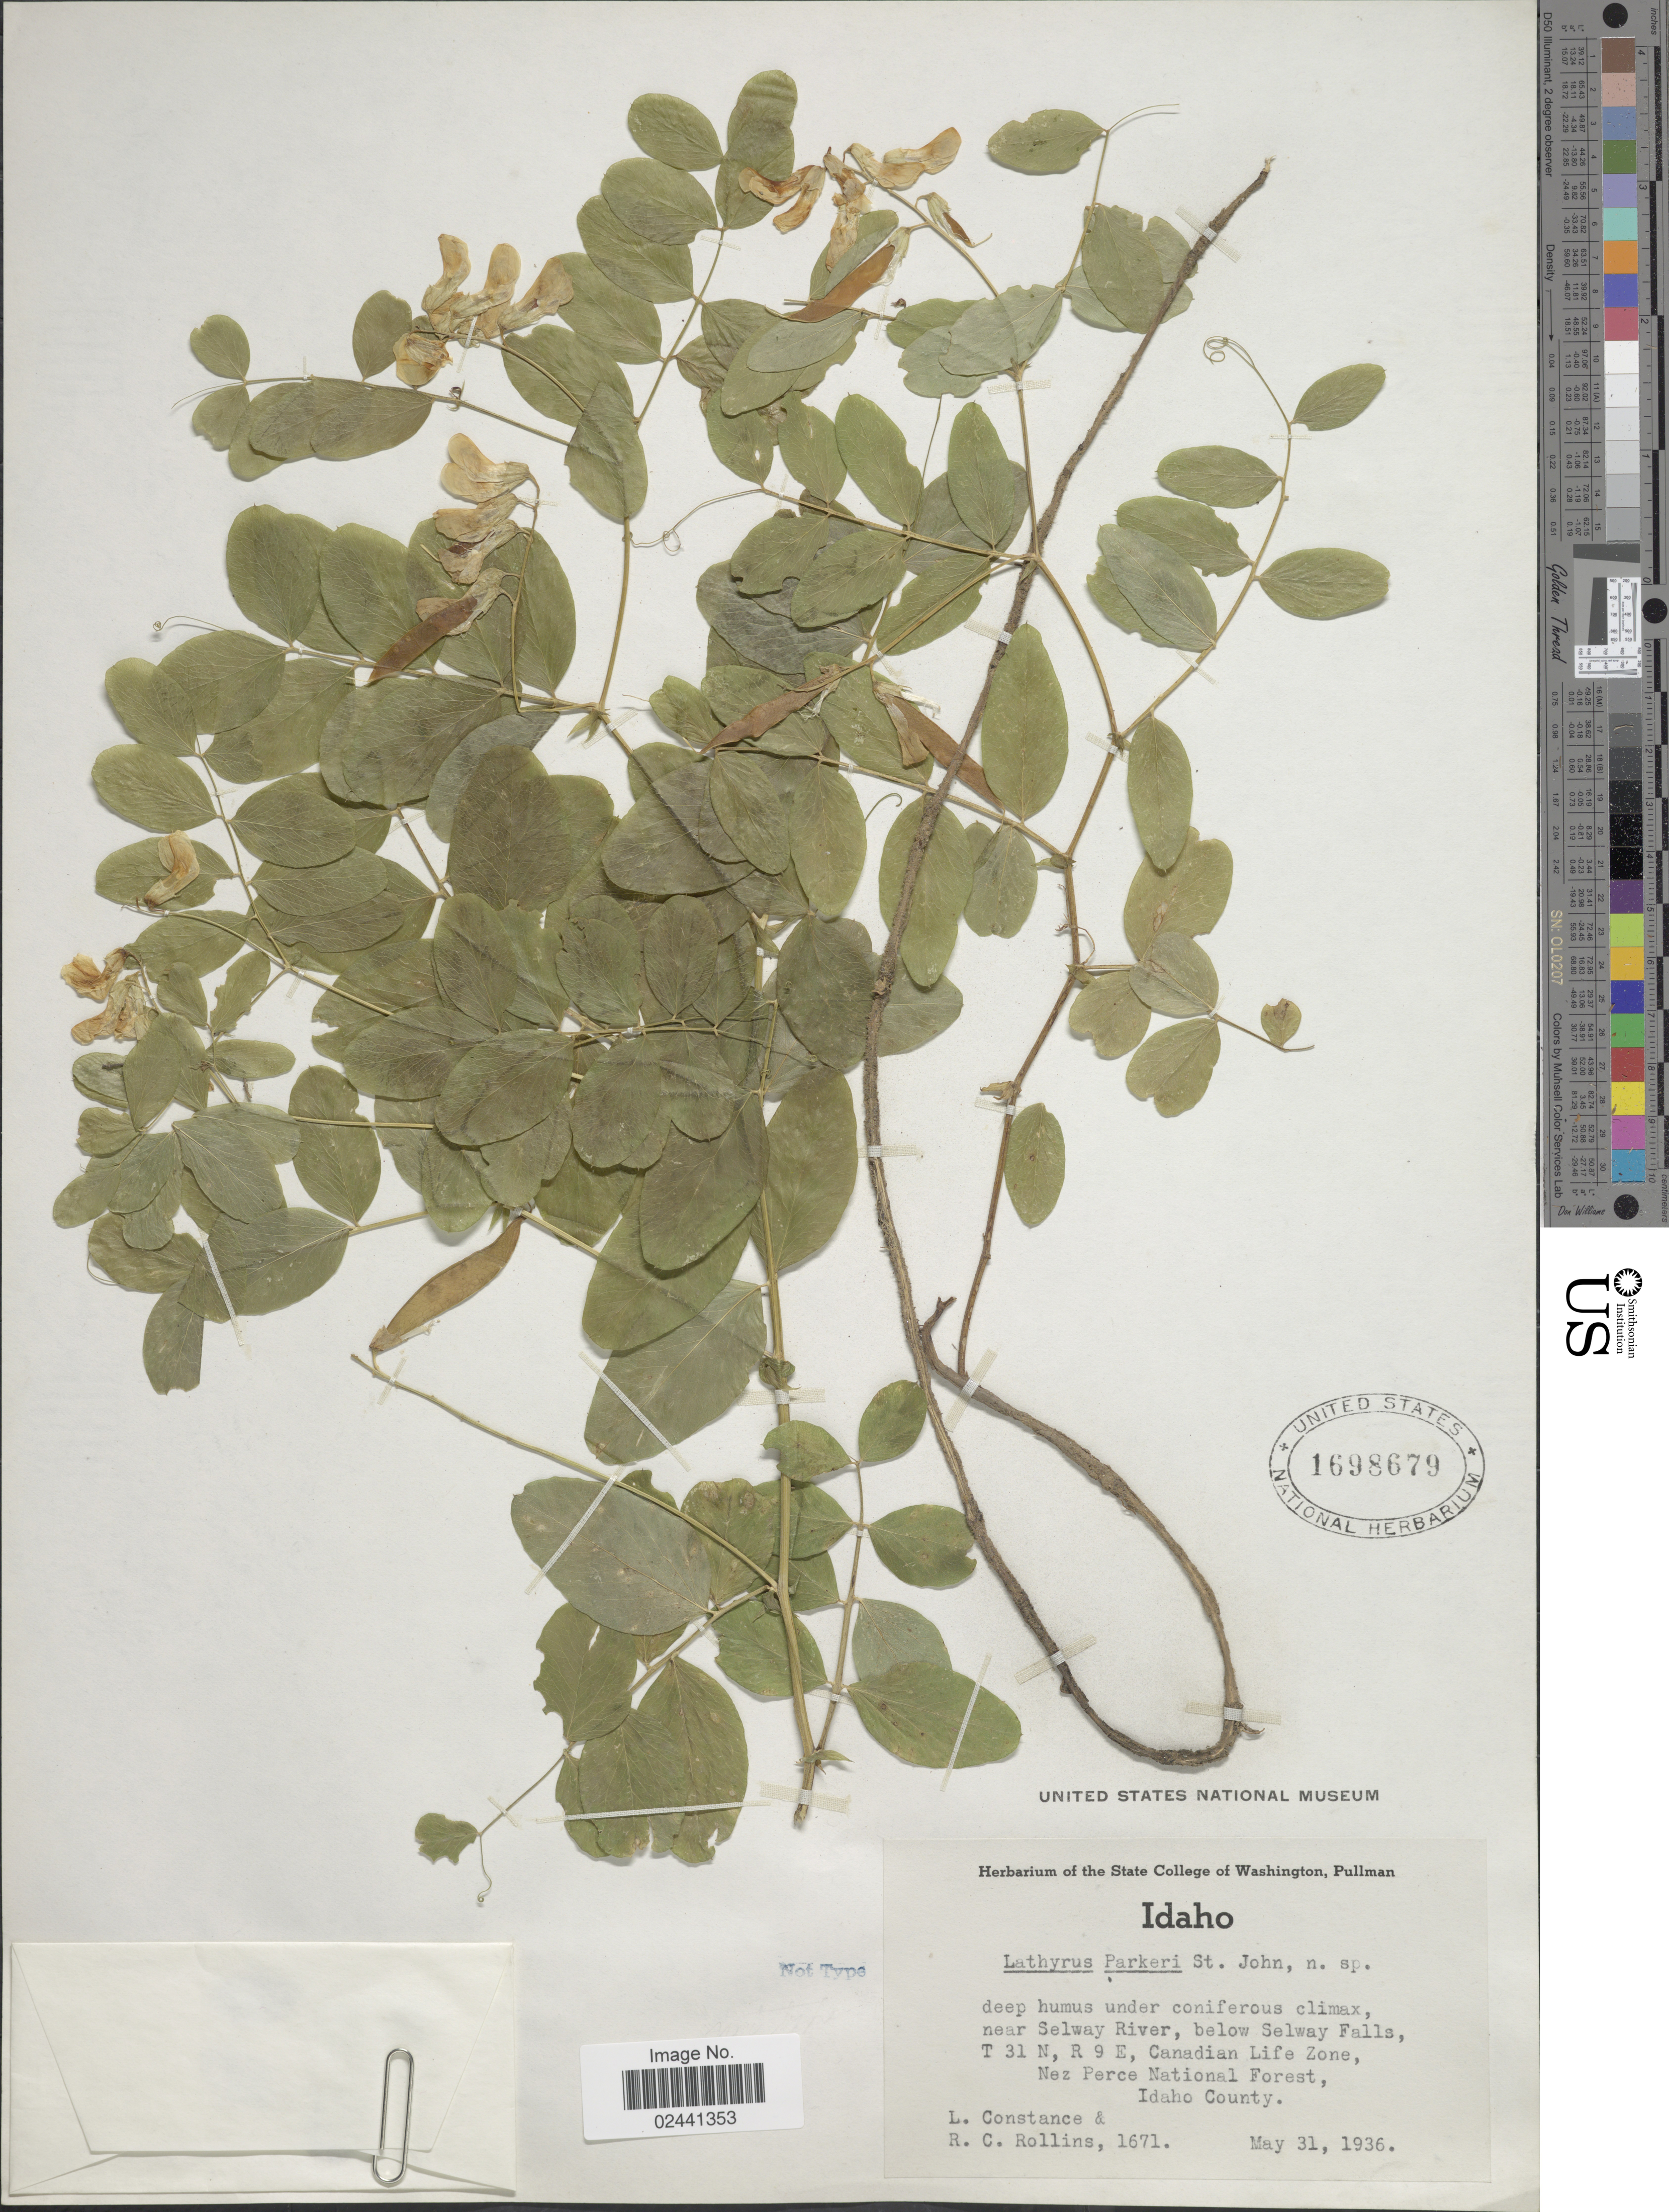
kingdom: Plantae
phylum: Tracheophyta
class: Magnoliopsida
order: Fabales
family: Fabaceae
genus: Lathyrus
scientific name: Lathyrus parkeri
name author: H. St. John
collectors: L. Constance & R. C. Rollins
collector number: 1671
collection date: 1936-05-31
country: United States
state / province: Idaho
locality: Near Selway River, below Selway Falls, T31N, R9E, Canadian Life Zone, Nez Perce National Forest, Idaho County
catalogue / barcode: US 1698679